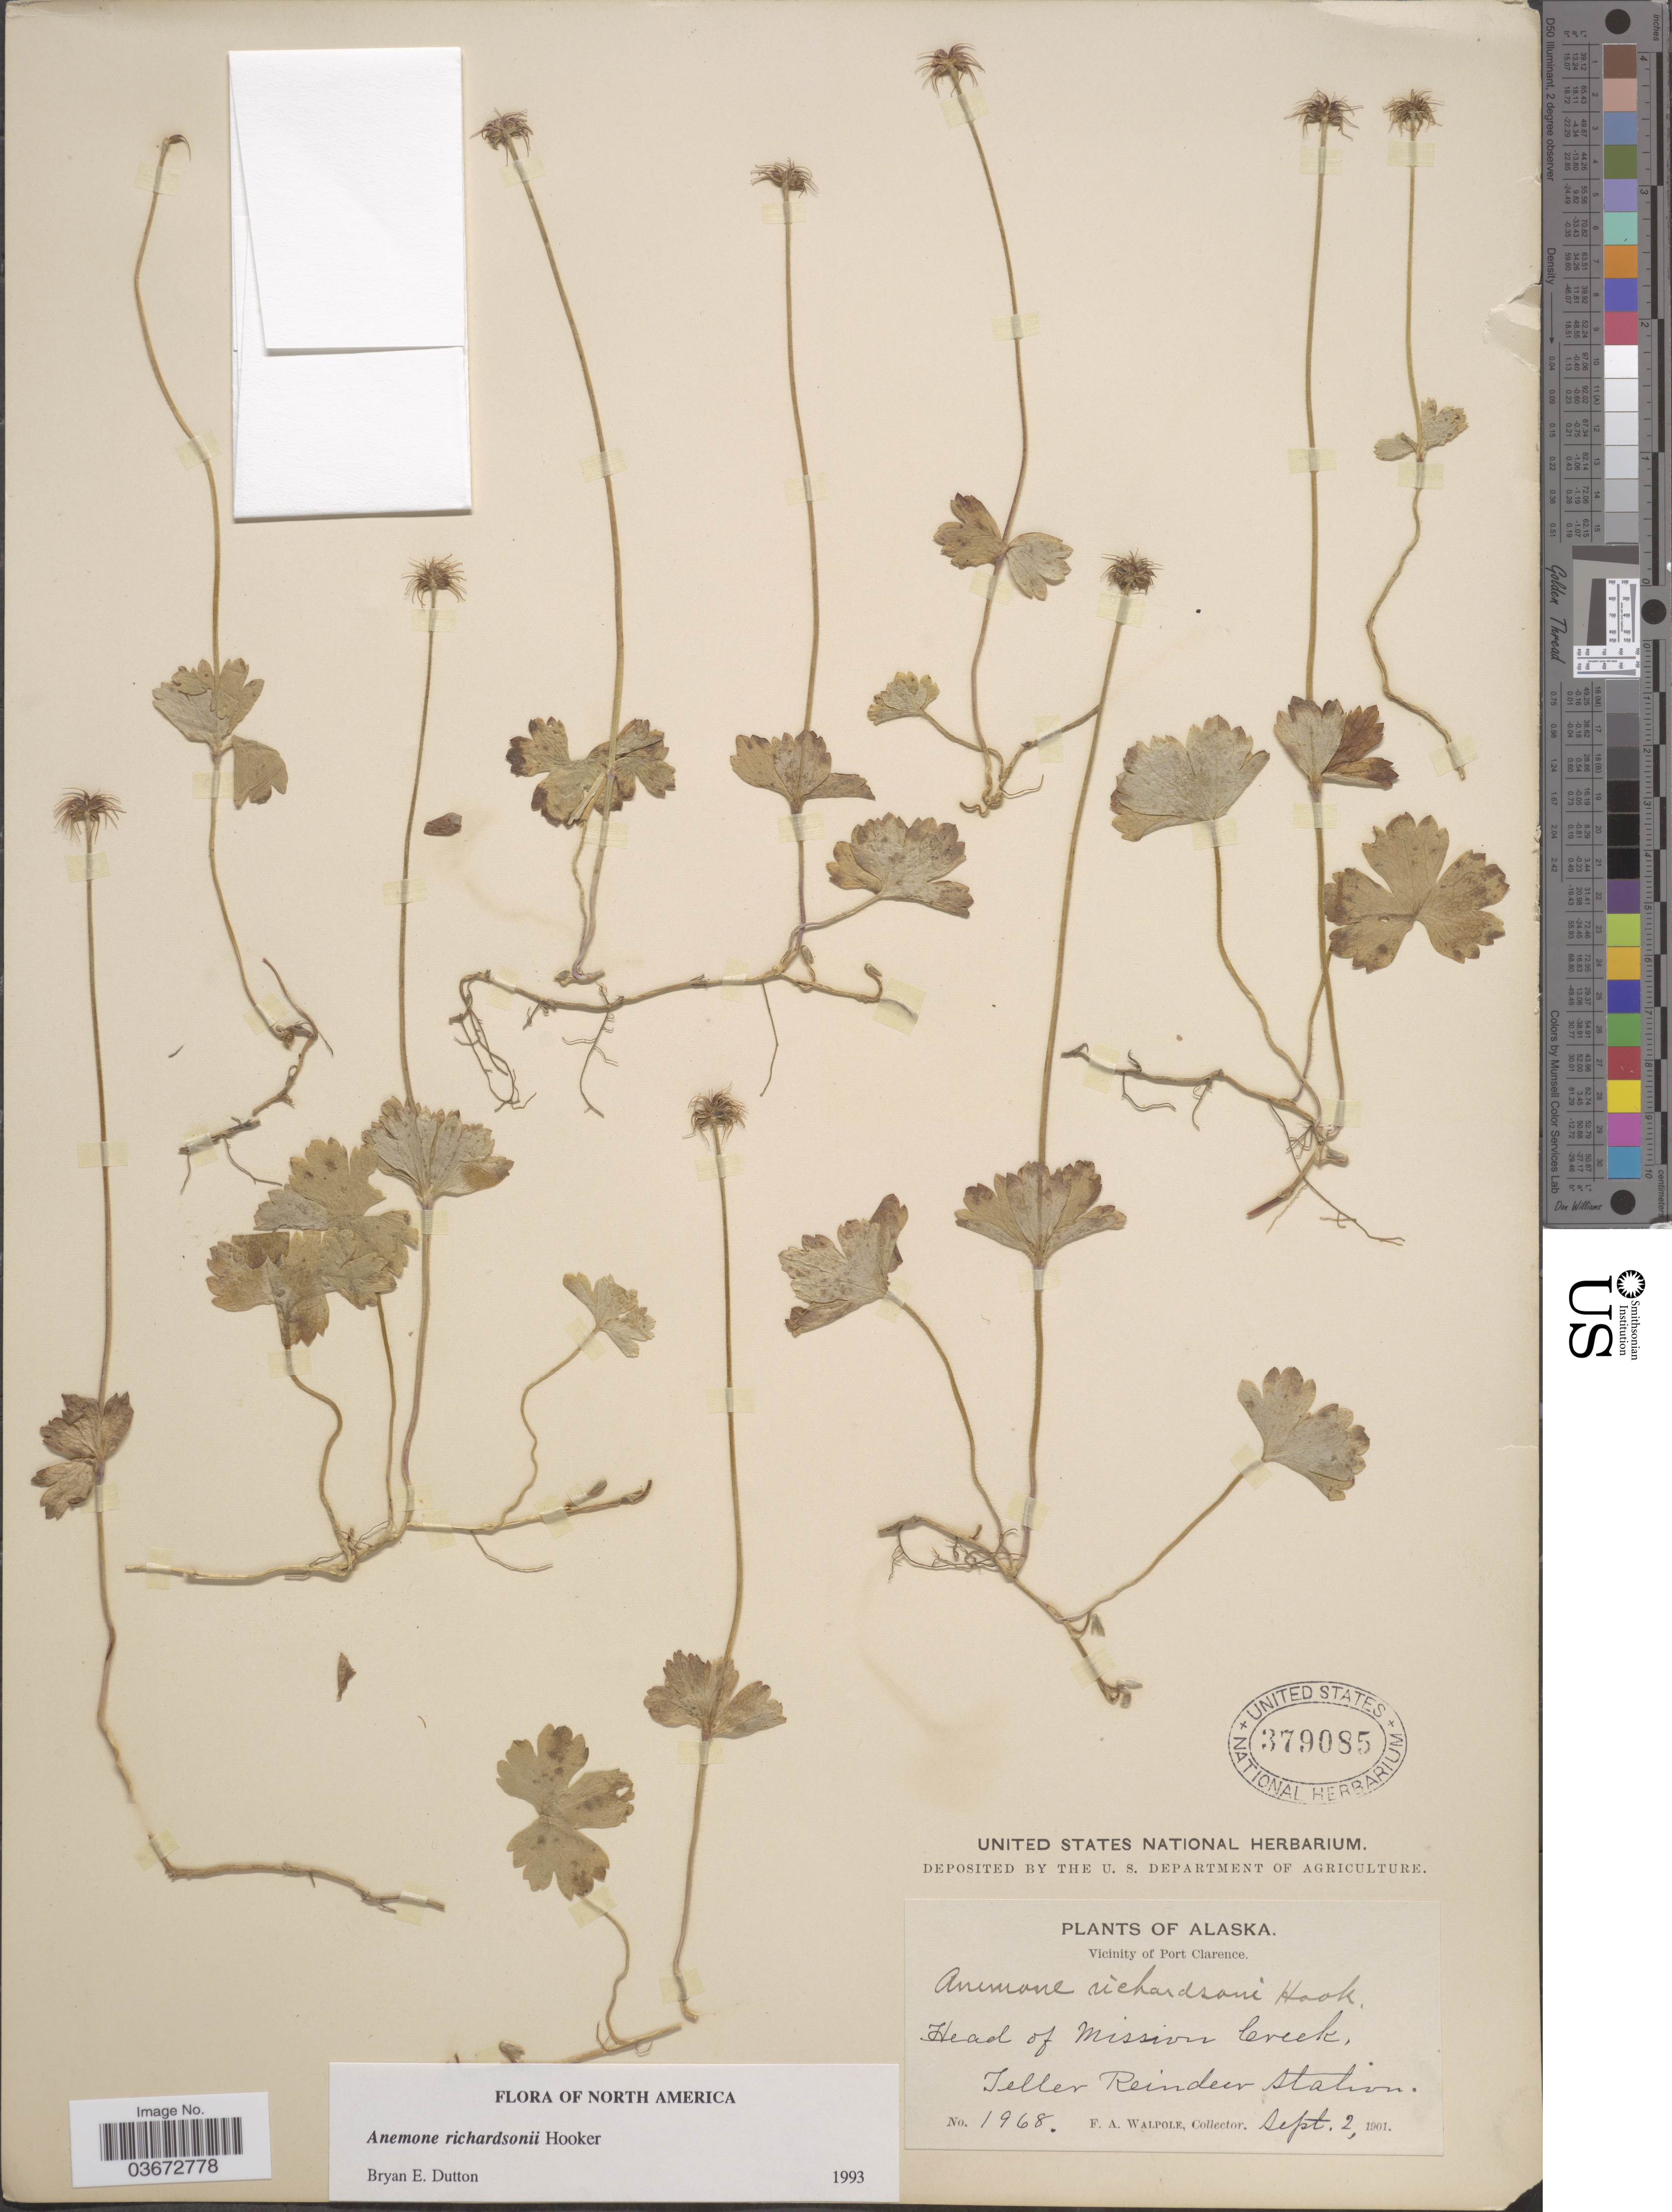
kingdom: Plantae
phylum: Tracheophyta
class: Magnoliopsida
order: Ranunculales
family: Ranunculaceae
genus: Anemone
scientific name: Anemone richardsonii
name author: Hook.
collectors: F. Walpole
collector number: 1968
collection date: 1901-09-02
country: United States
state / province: Alaska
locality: Vicinity of Port Clarence. Head of Mission Creek, Teller Reindeer Station.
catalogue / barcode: US 379085